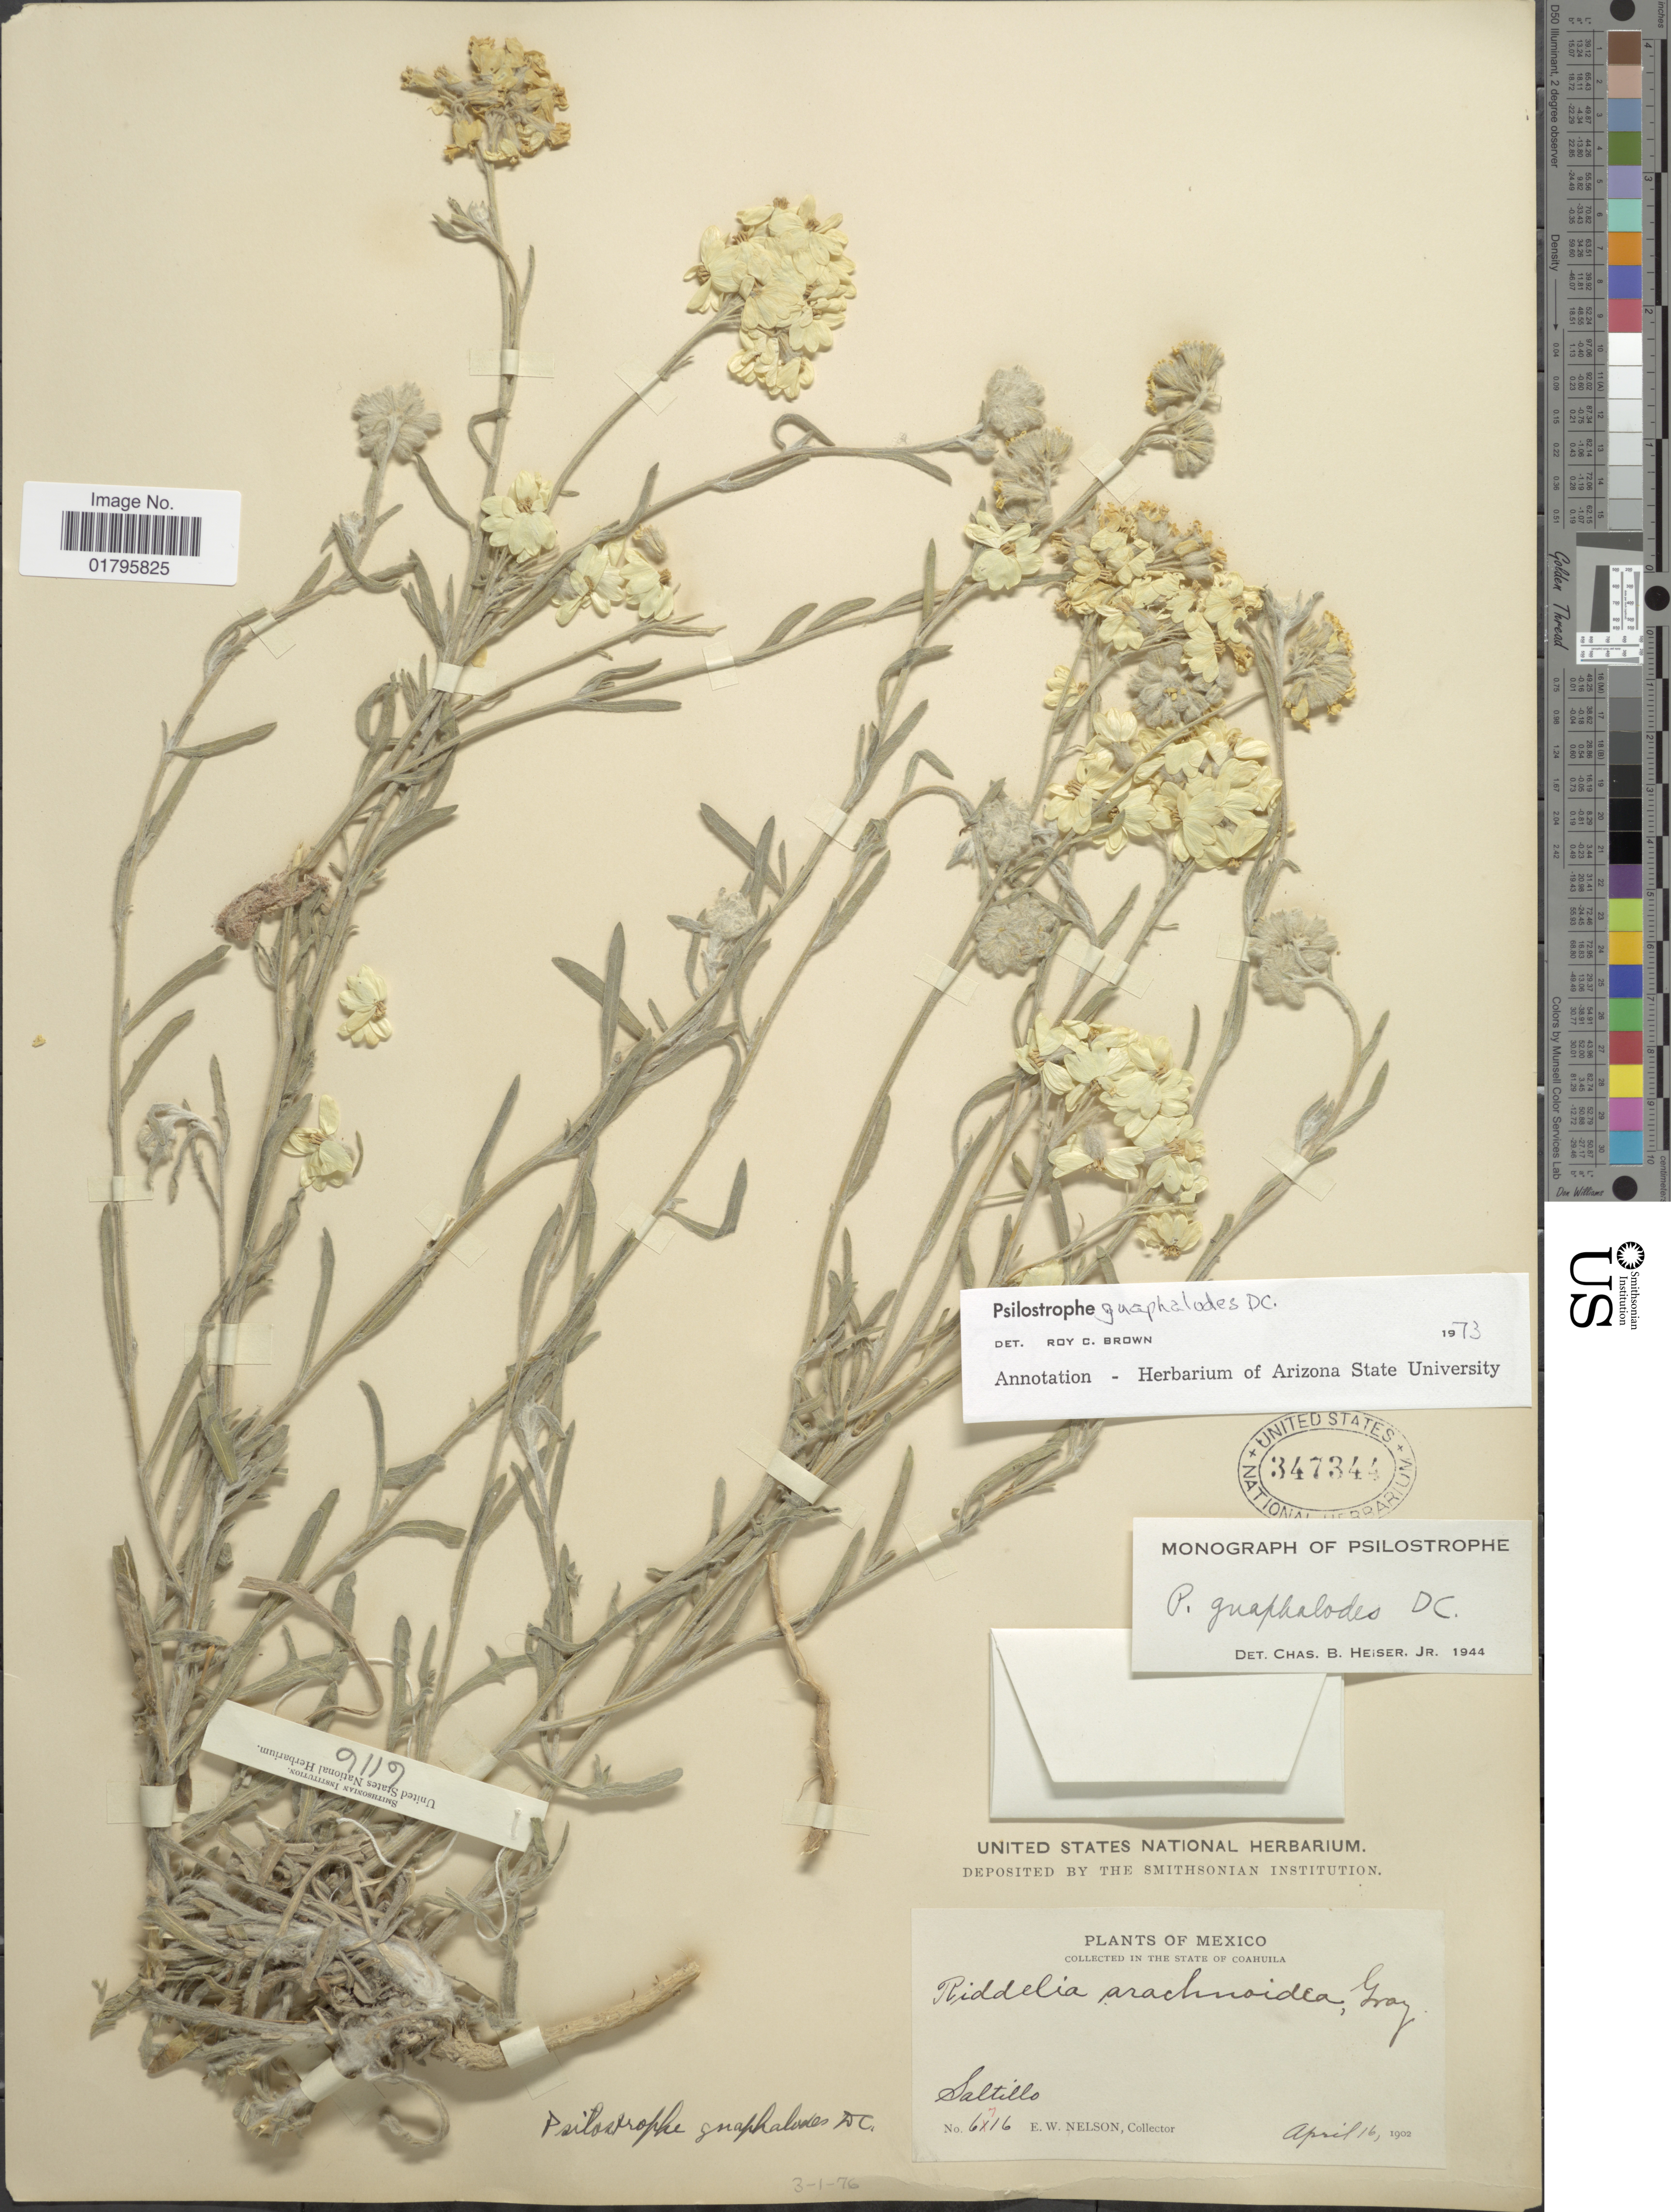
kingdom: Plantae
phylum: Tracheophyta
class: Magnoliopsida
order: Asterales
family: Asteraceae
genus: Psilostrophe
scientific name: Psilostrophe gnaphaloides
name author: DC.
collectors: E. W. Nelson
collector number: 6716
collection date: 1902-04-16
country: Mexico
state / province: Coahuila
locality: Saltillo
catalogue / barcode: US 347344